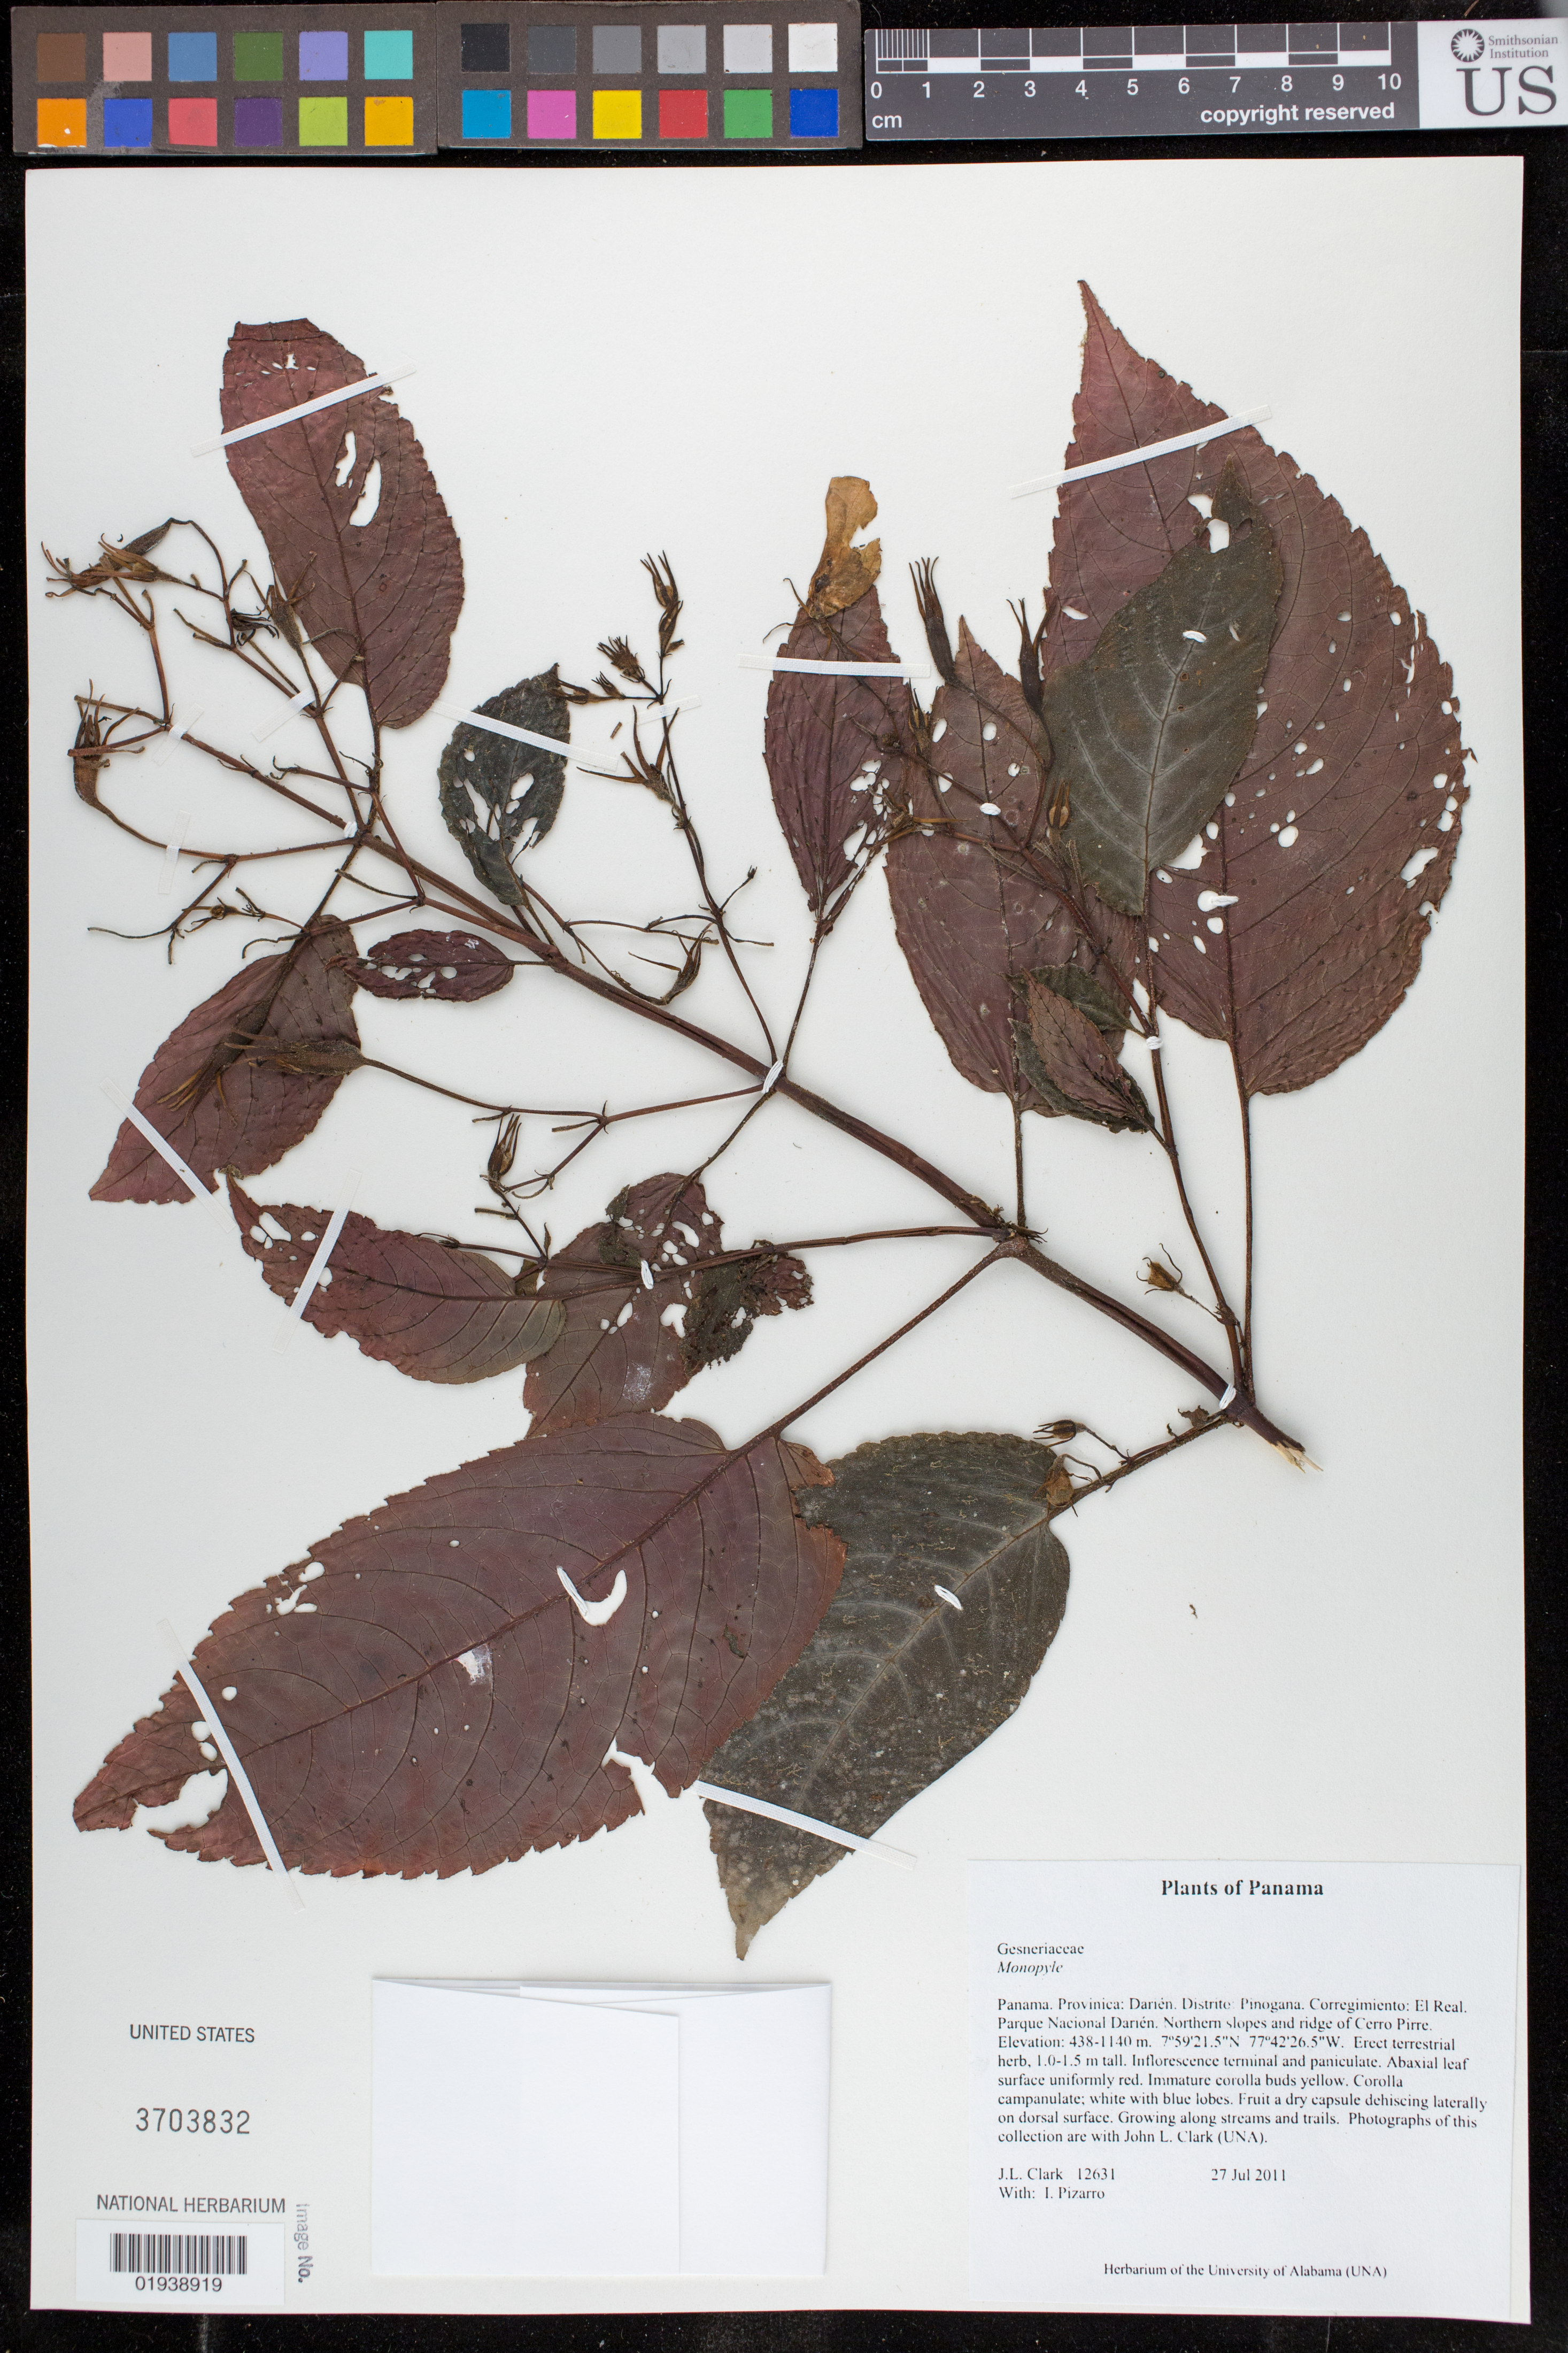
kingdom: Plantae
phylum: Tracheophyta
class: Magnoliopsida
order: Lamiales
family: Gesneriaceae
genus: Monopyle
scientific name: Monopyle sp.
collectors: J. L. Clark & I. Pizarro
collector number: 12631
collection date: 2011-07-27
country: Panama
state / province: Darién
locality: Distrito: Pinogana. Corregimiento: El Real. Parque Nacional Darien, Rancho Frio. Northern slopes and ridge of Cerro Pirre.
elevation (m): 438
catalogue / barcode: US 3703832